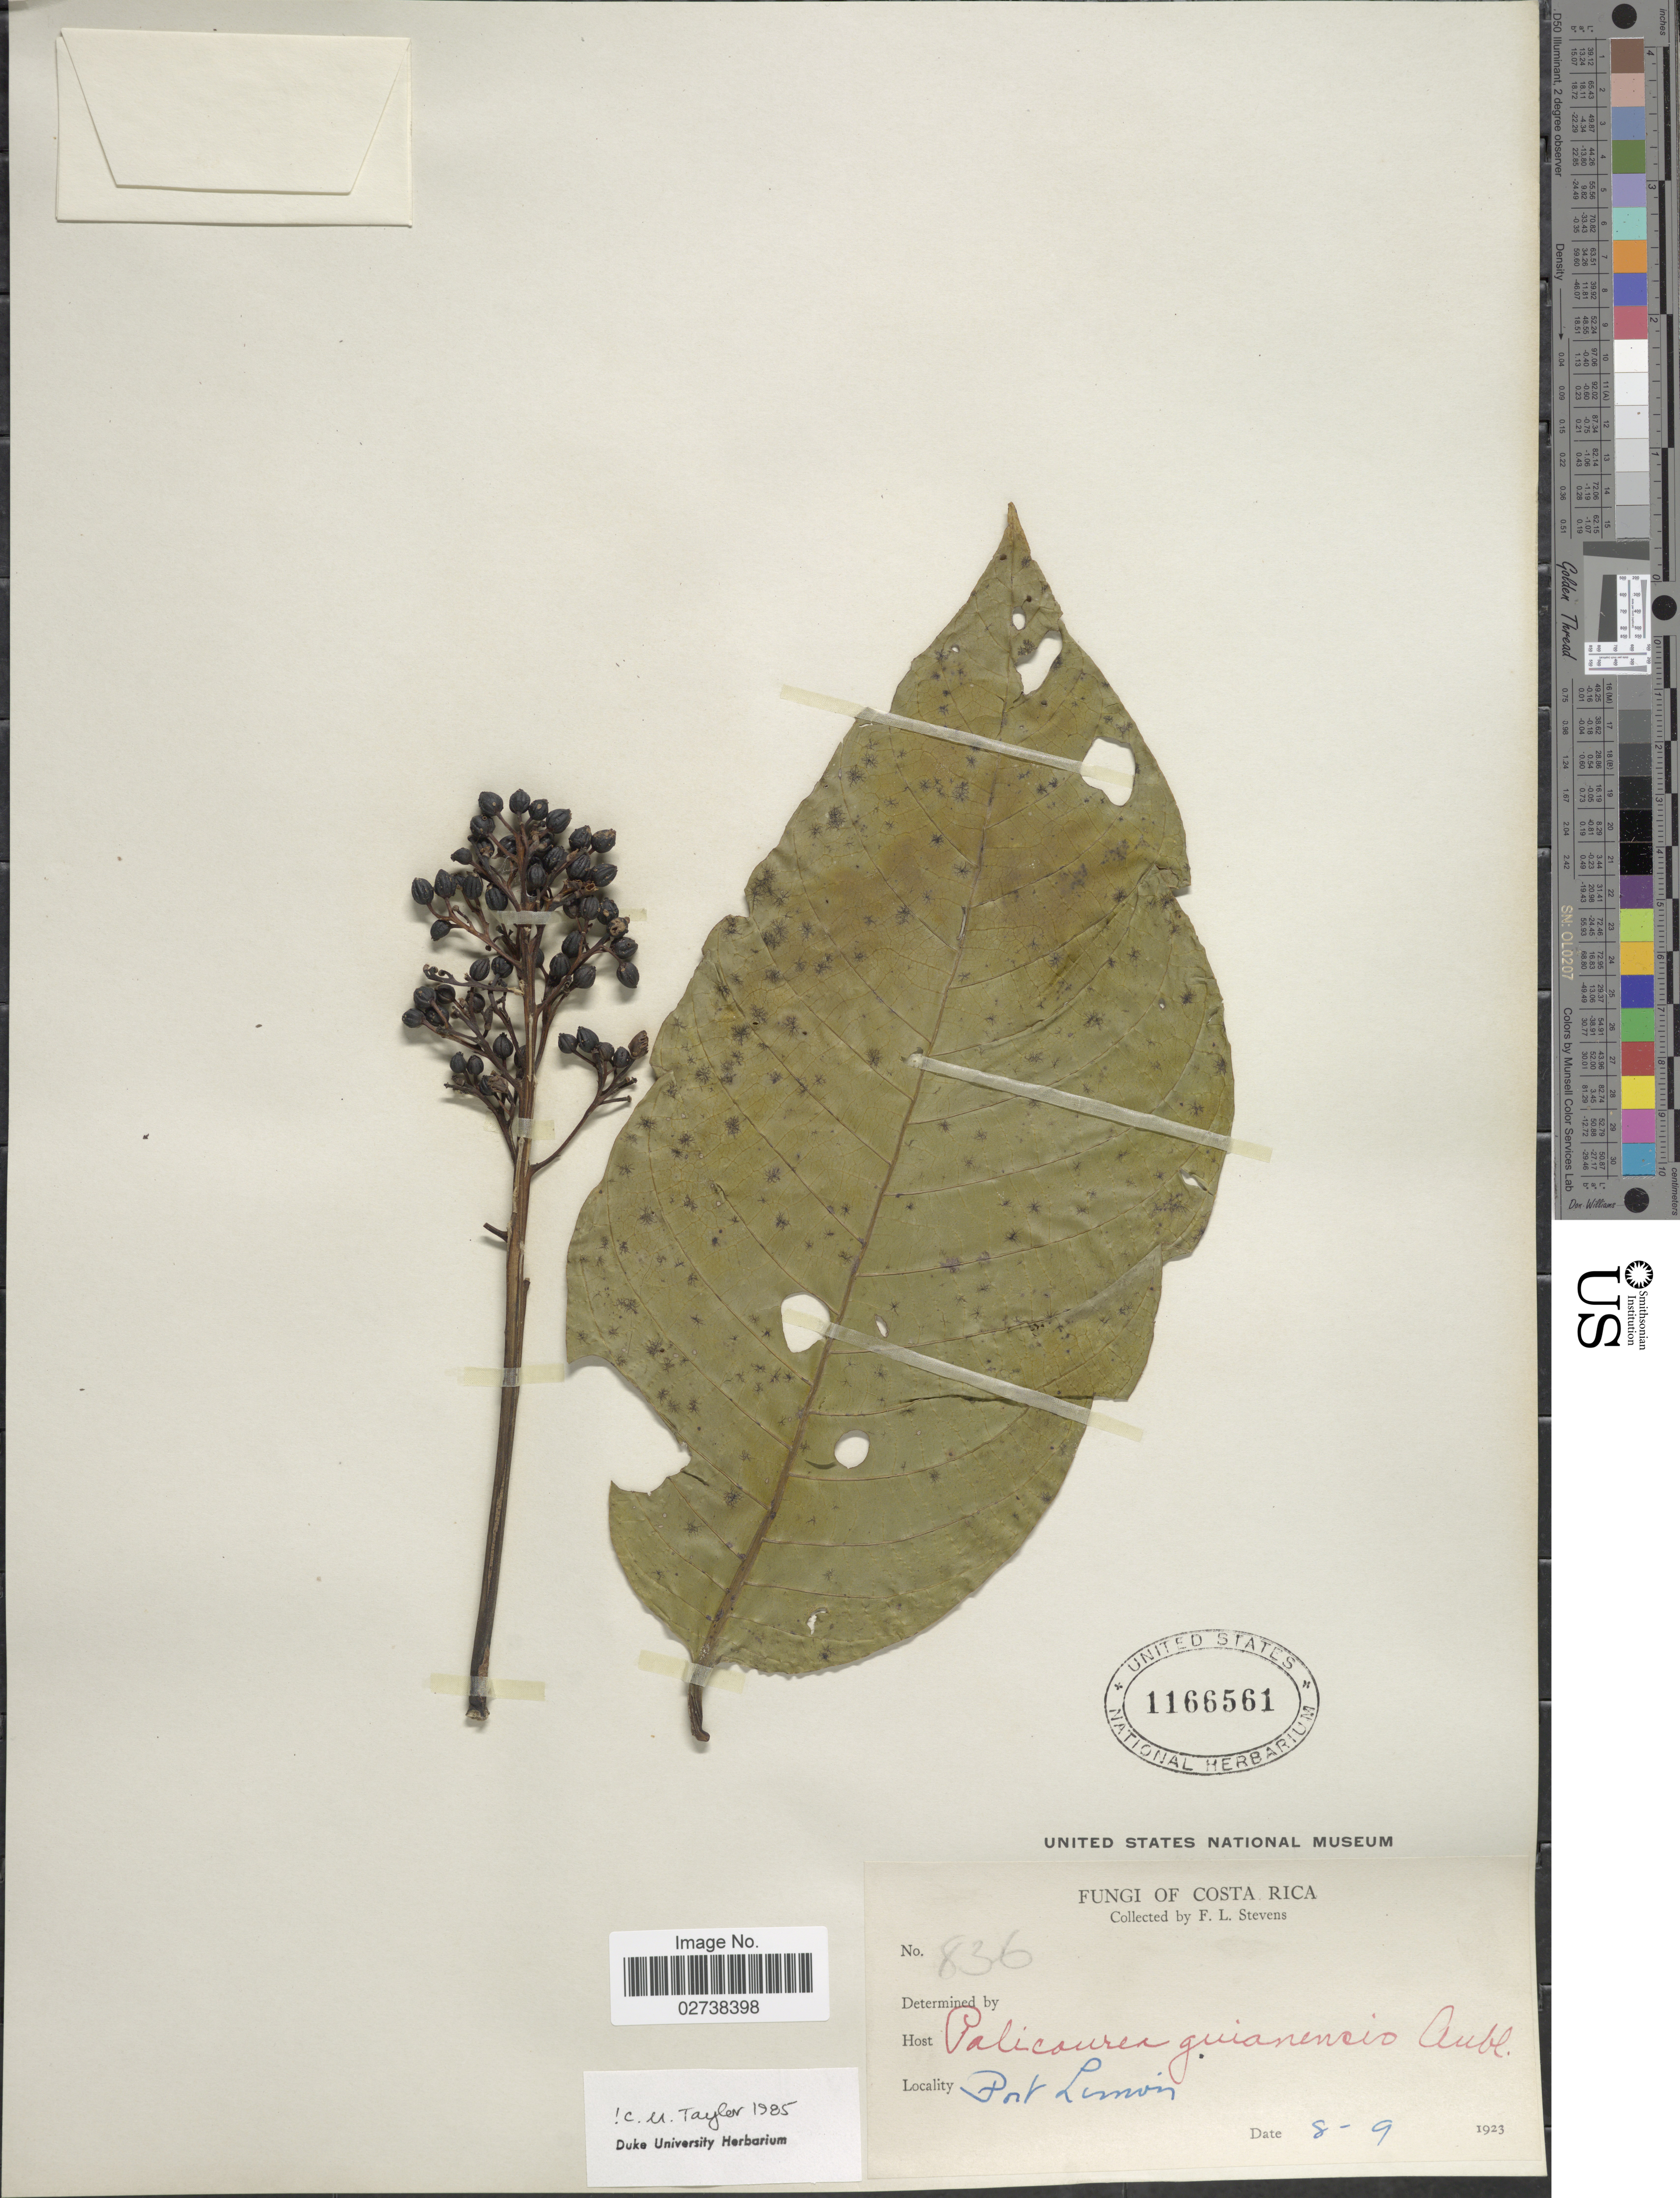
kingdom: Plantae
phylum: Tracheophyta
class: Magnoliopsida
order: Gentianales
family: Rubiaceae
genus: Palicourea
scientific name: Palicourea guianensis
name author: Aubl.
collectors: F. L. Stevens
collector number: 836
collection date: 1923-08-09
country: Costa Rica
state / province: Limón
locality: Port Limon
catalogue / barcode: US 1166561